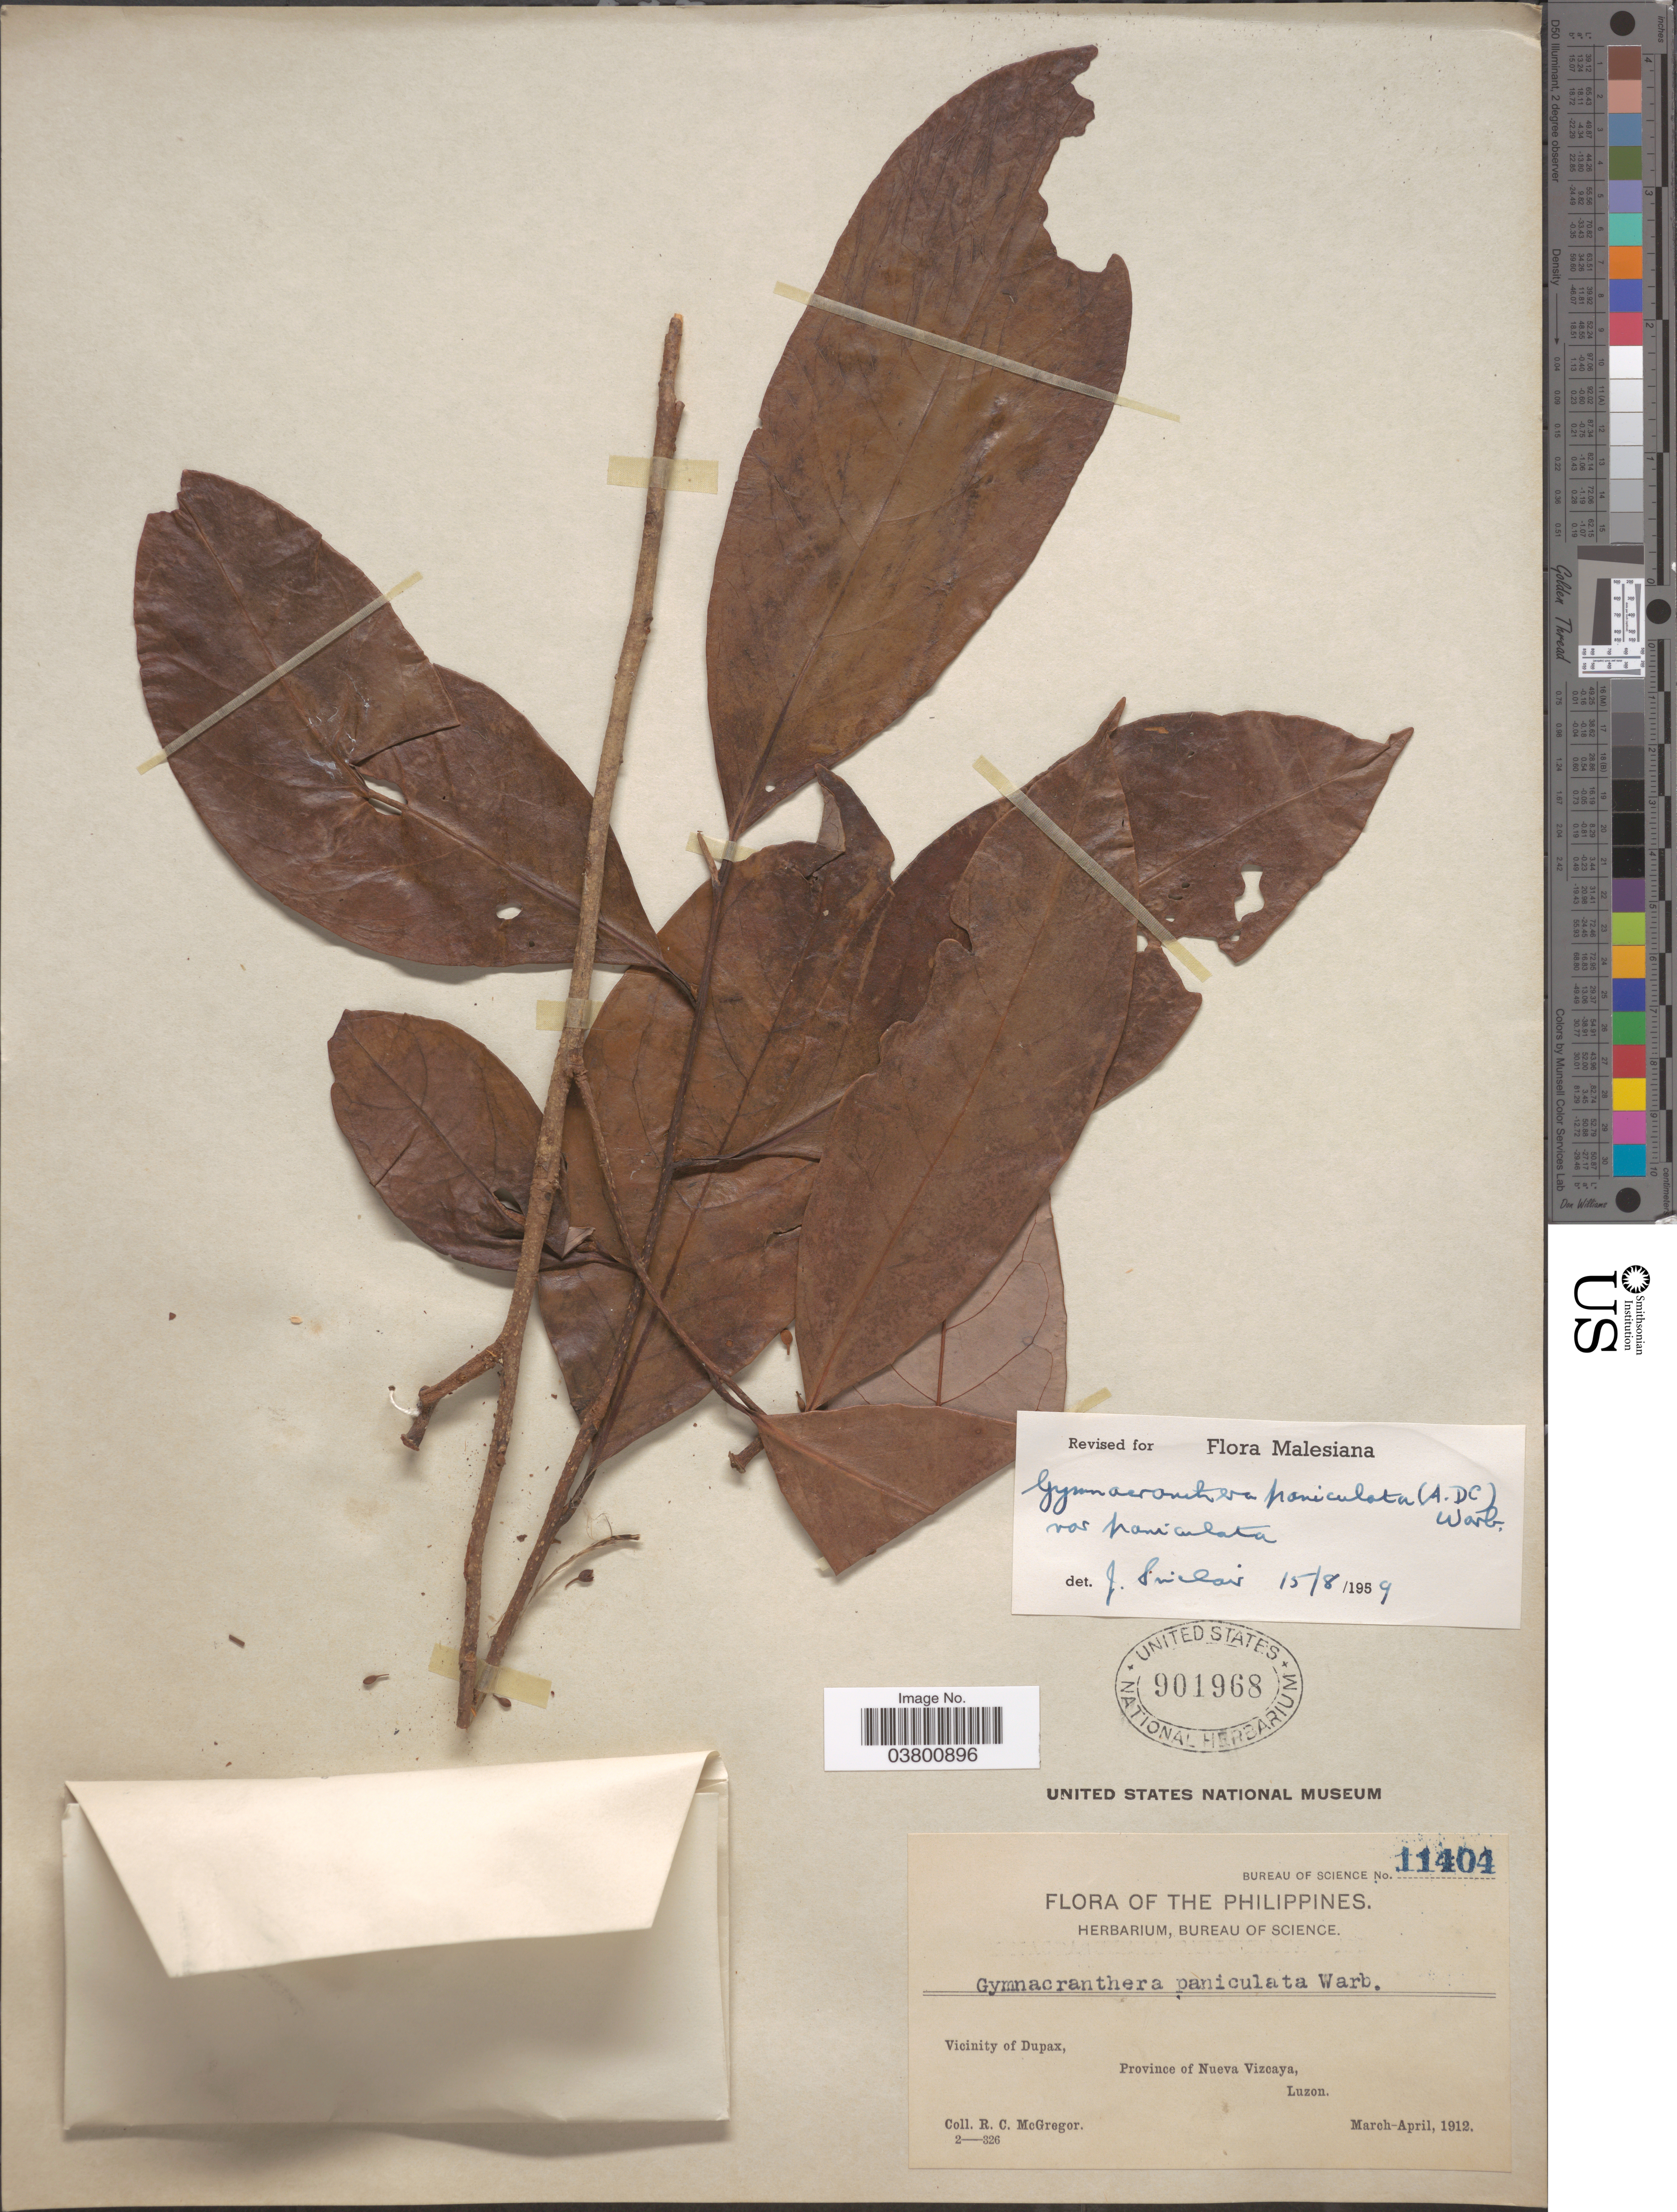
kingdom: Plantae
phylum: Tracheophyta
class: Magnoliopsida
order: Magnoliales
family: Myristicaceae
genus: Gymnacranthera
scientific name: Gymnacranthera paniculata var. paniculata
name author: (A. DC.) Warb.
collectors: R. C. McGregor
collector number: Bureau of Science 11404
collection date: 1912-03/1912-04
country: Philippines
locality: Vicinity of Dupax, Province of Nueva Vizcaya, Luzon.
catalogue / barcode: US 901968